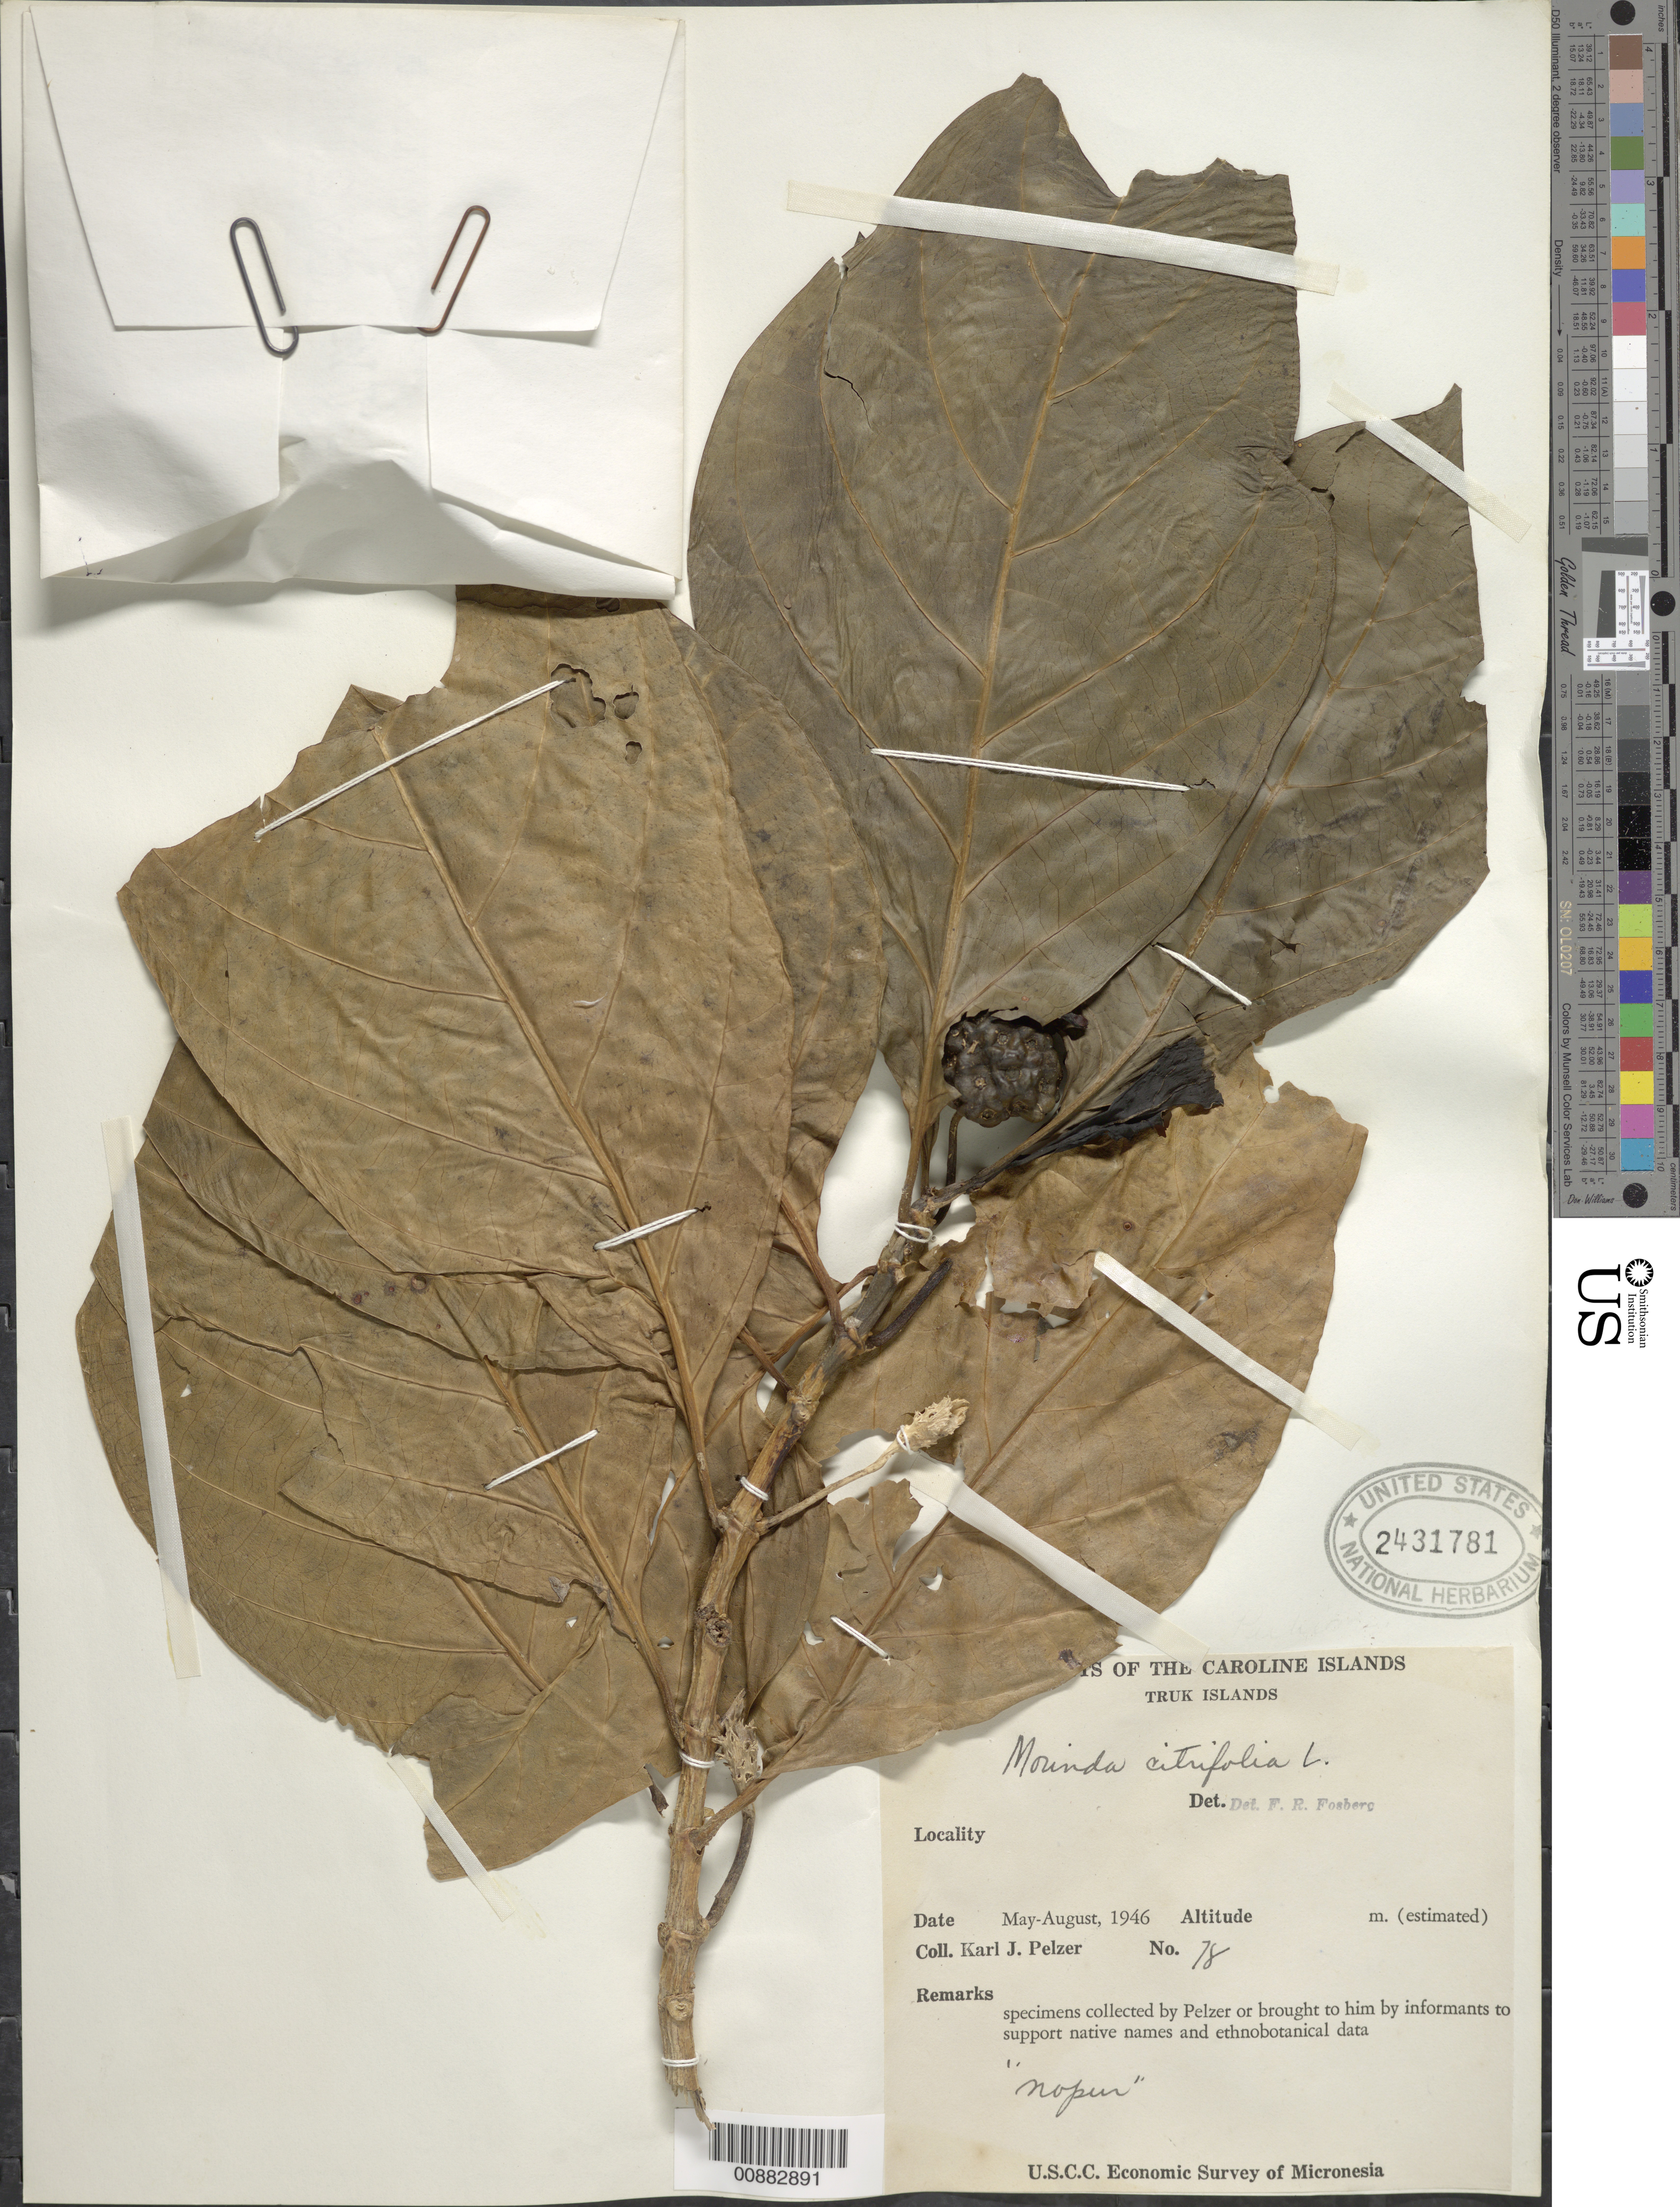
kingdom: Plantae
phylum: Tracheophyta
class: Magnoliopsida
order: Gentianales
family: Rubiaceae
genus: Morinda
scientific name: Morinda citrifolia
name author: L.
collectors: K. J. Pelzer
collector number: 78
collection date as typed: May 1946 to Aug 1946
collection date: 1946-05/1946-08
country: Micronesia, Federated States of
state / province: Truk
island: Truk (Chuuk) Is.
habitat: Specimens collected by Pelzer or brought to him by informants to support native names and ethnobotanical data.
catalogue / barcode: US 2431781